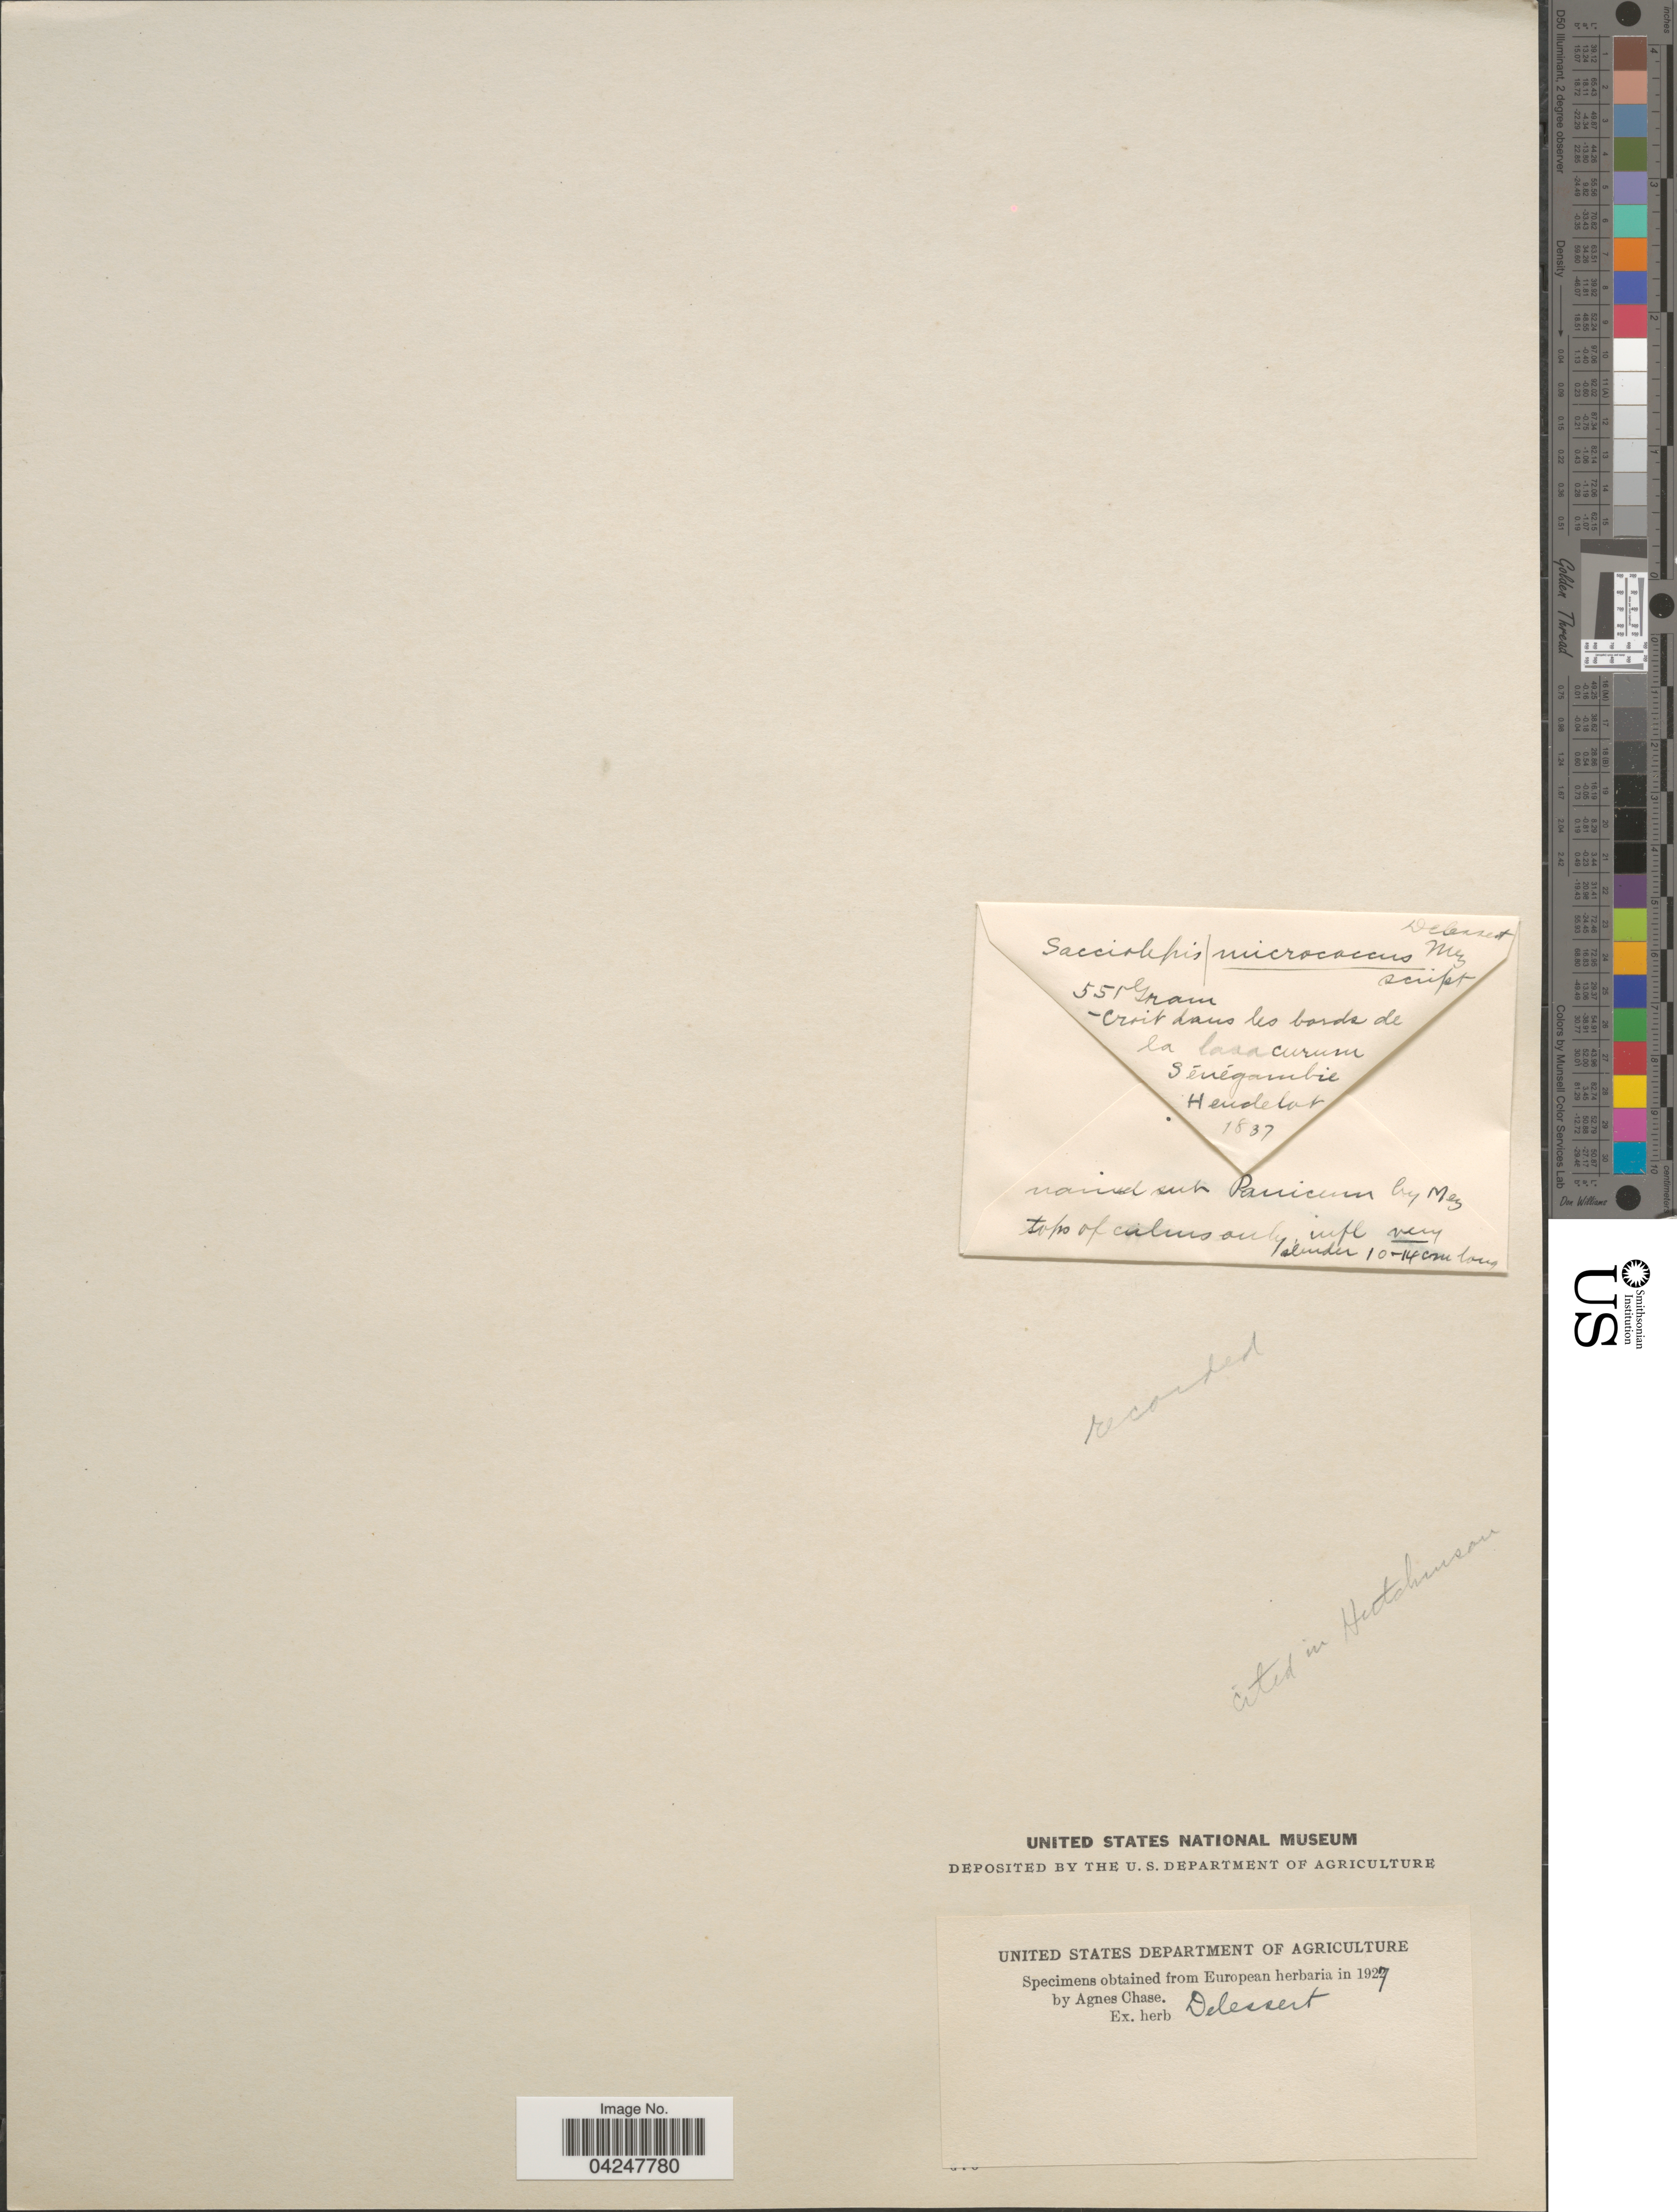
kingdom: Plantae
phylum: Tracheophyta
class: Liliopsida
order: Poales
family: Poaceae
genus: Sacciolepis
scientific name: Sacciolepis micrococca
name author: Mez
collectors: -. Hendelot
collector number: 551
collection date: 1837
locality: Croit dans les bords de la lasa curum Sénégambie.